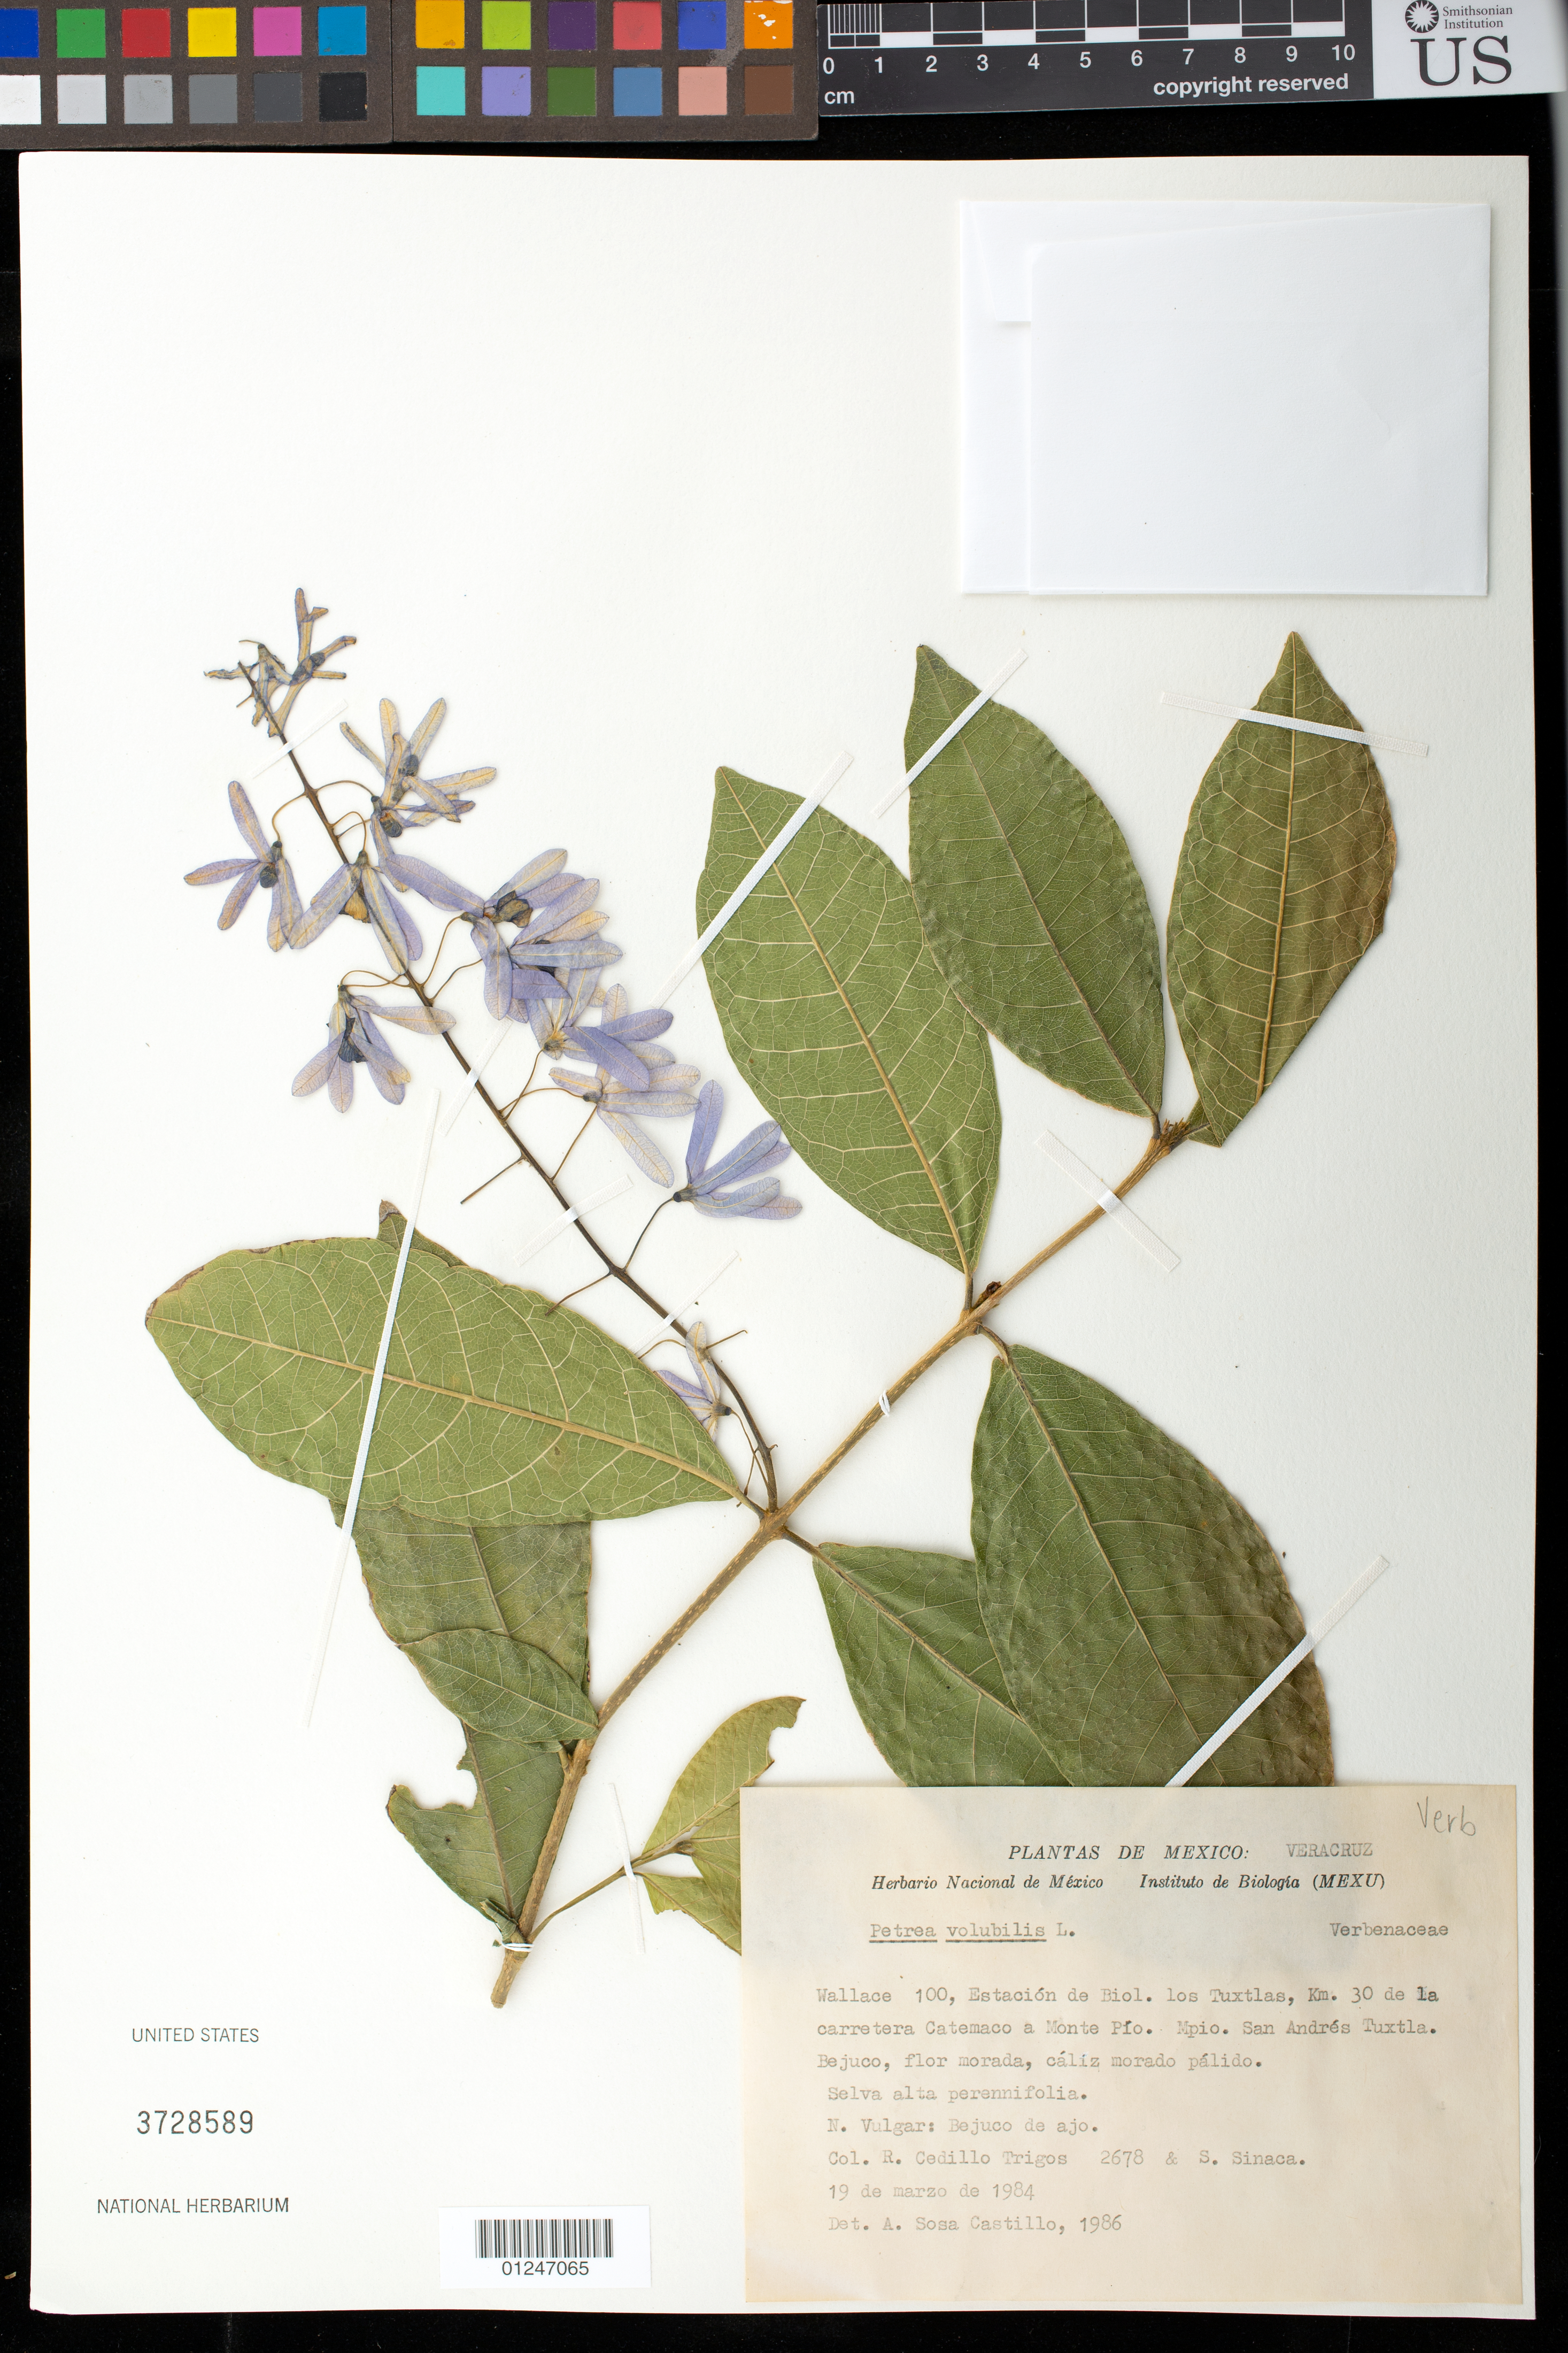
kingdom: Plantae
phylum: Tracheophyta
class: Magnoliopsida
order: Lamiales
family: Verbenaceae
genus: Petrea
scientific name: Petrea volubilis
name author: L.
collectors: R. CedilloT. & S. Sinaca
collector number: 2678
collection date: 1984-03-19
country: Mexico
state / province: Veracruz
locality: Wallace 100, Estacio de Biol. Los Tuxtlas, km 30 de la carretera Catemaco a Monte Pio. Mpio. San Andres Tuxtla.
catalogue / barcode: US 3728589